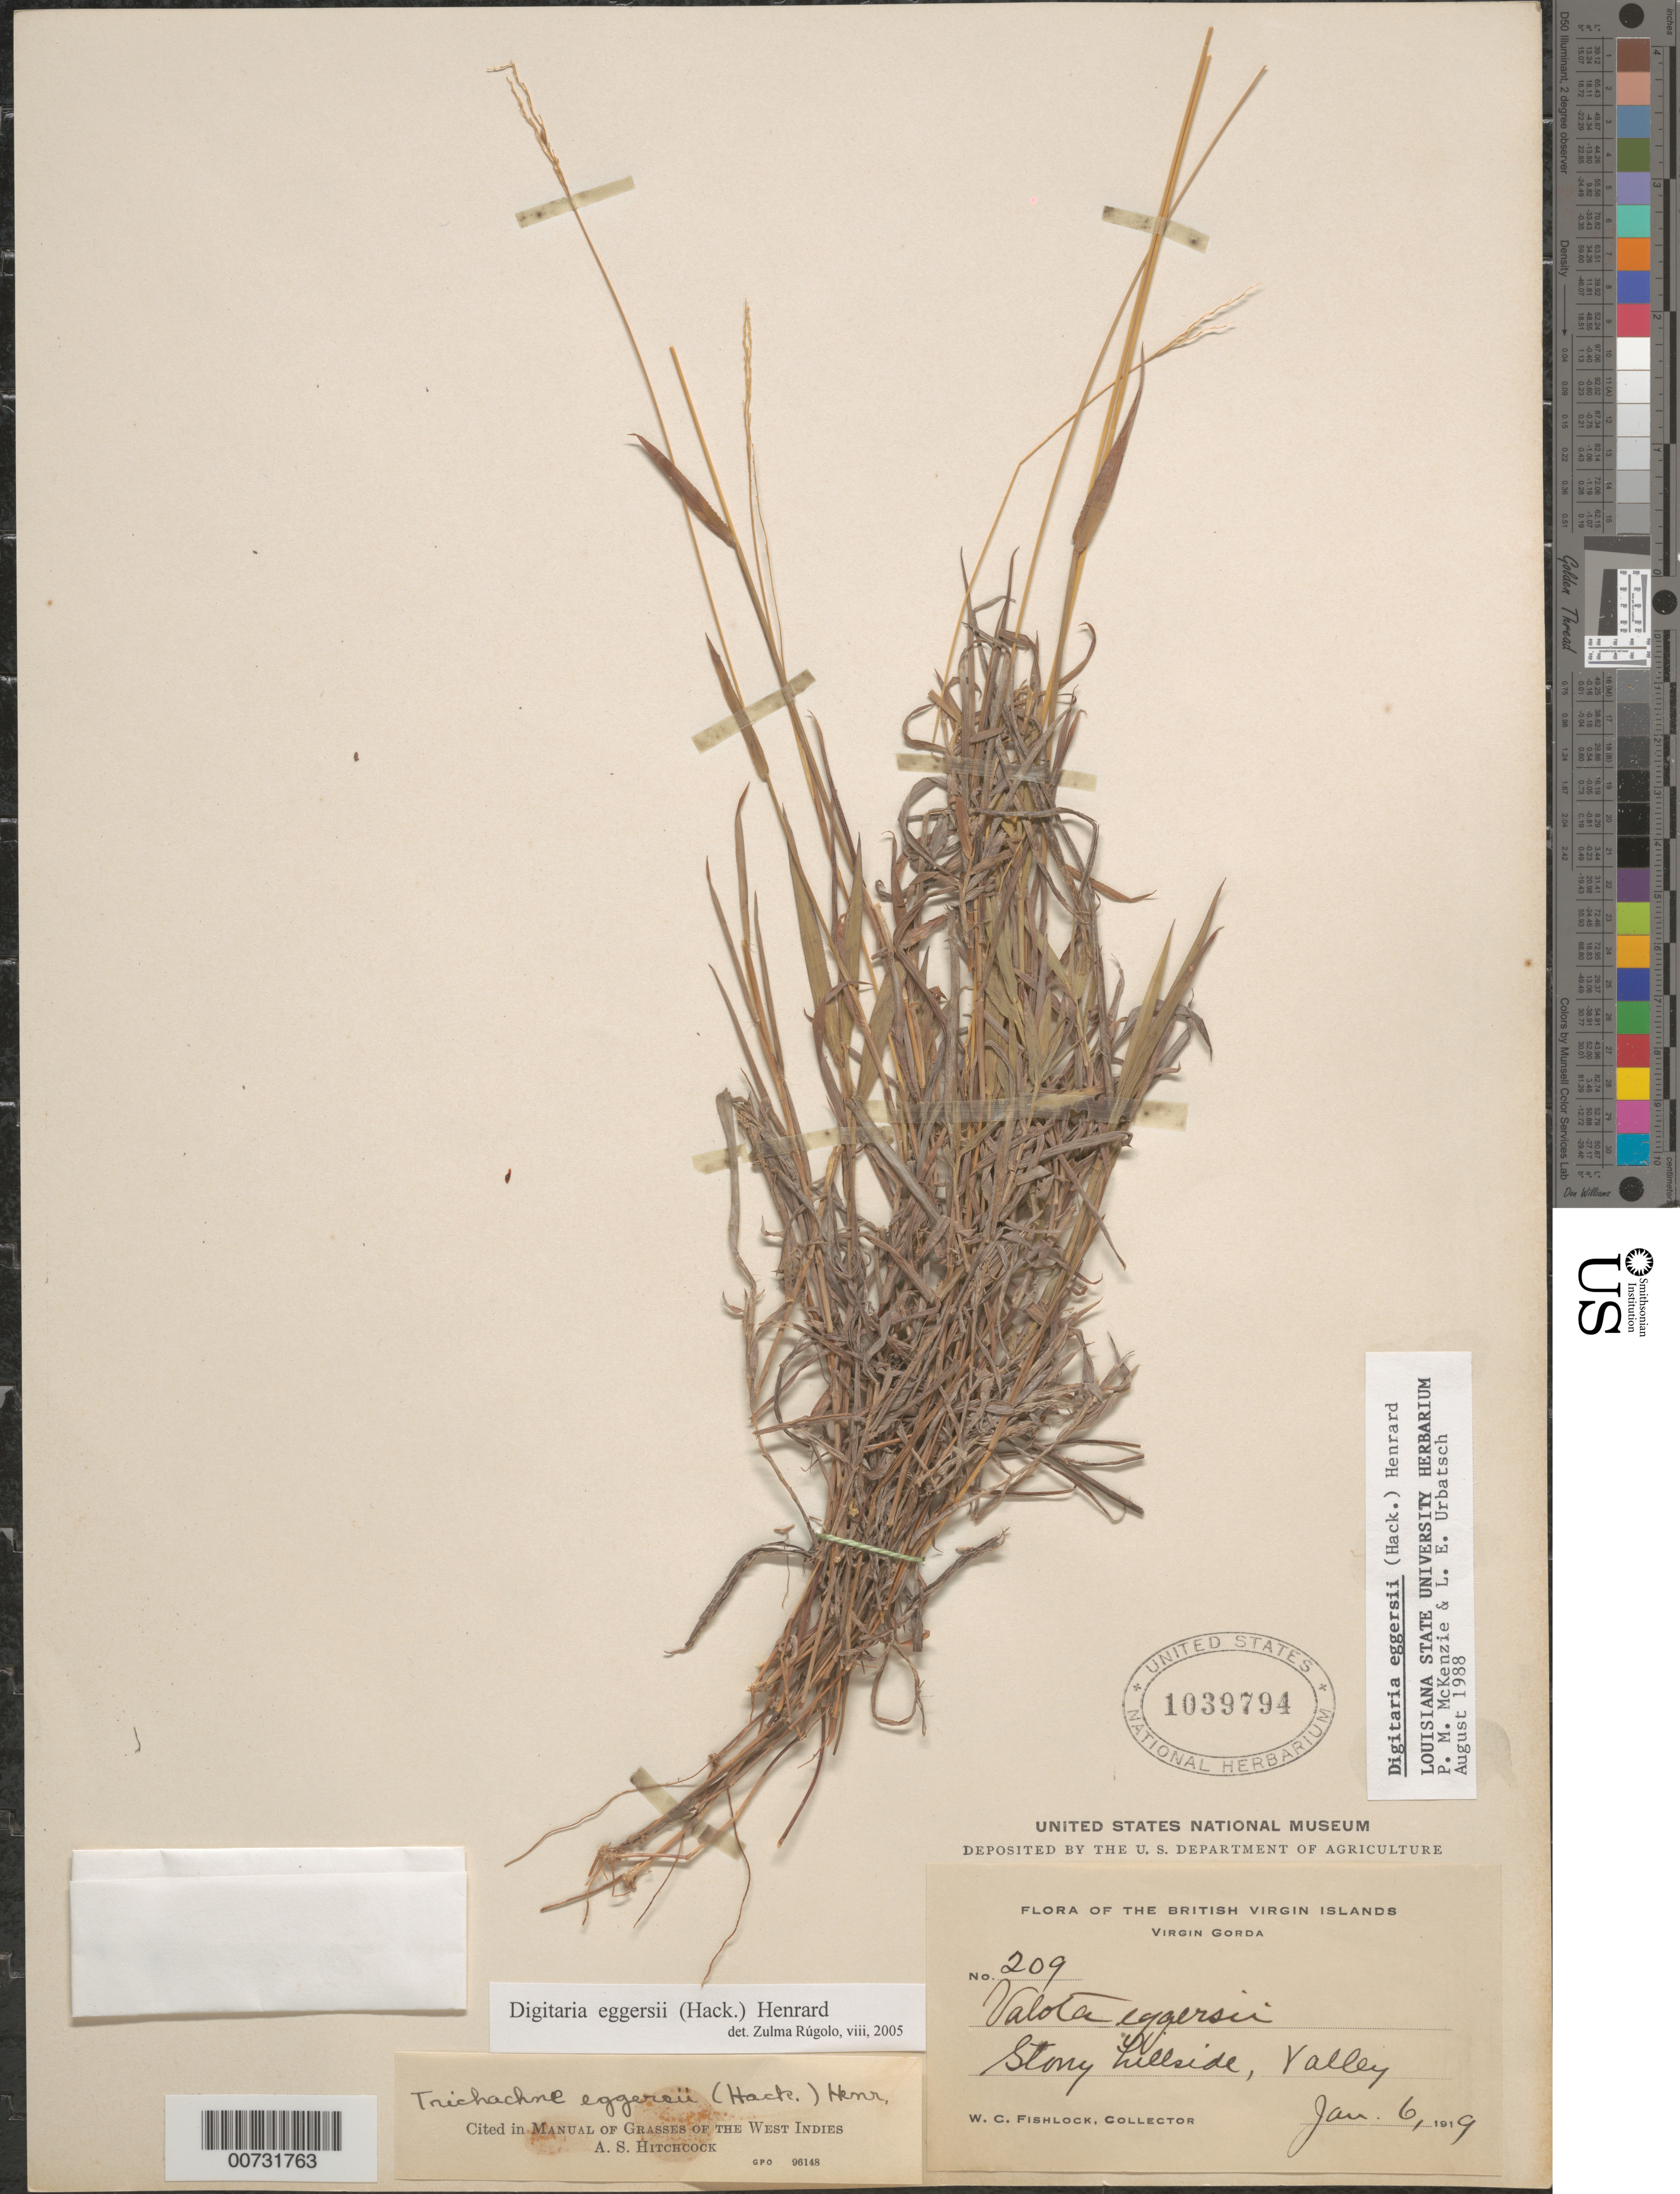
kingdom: Plantae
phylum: Tracheophyta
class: Liliopsida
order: Poales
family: Poaceae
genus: Digitaria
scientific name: Digitaria eggersii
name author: (Hack.) Henr.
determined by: McKenzie, P. M.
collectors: W. Fishlock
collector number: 209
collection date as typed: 06 Jan 1919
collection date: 1919-01-06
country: British Virgin Islands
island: Virgin Gorda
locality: Valley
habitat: Stony hillside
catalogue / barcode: US 1039794